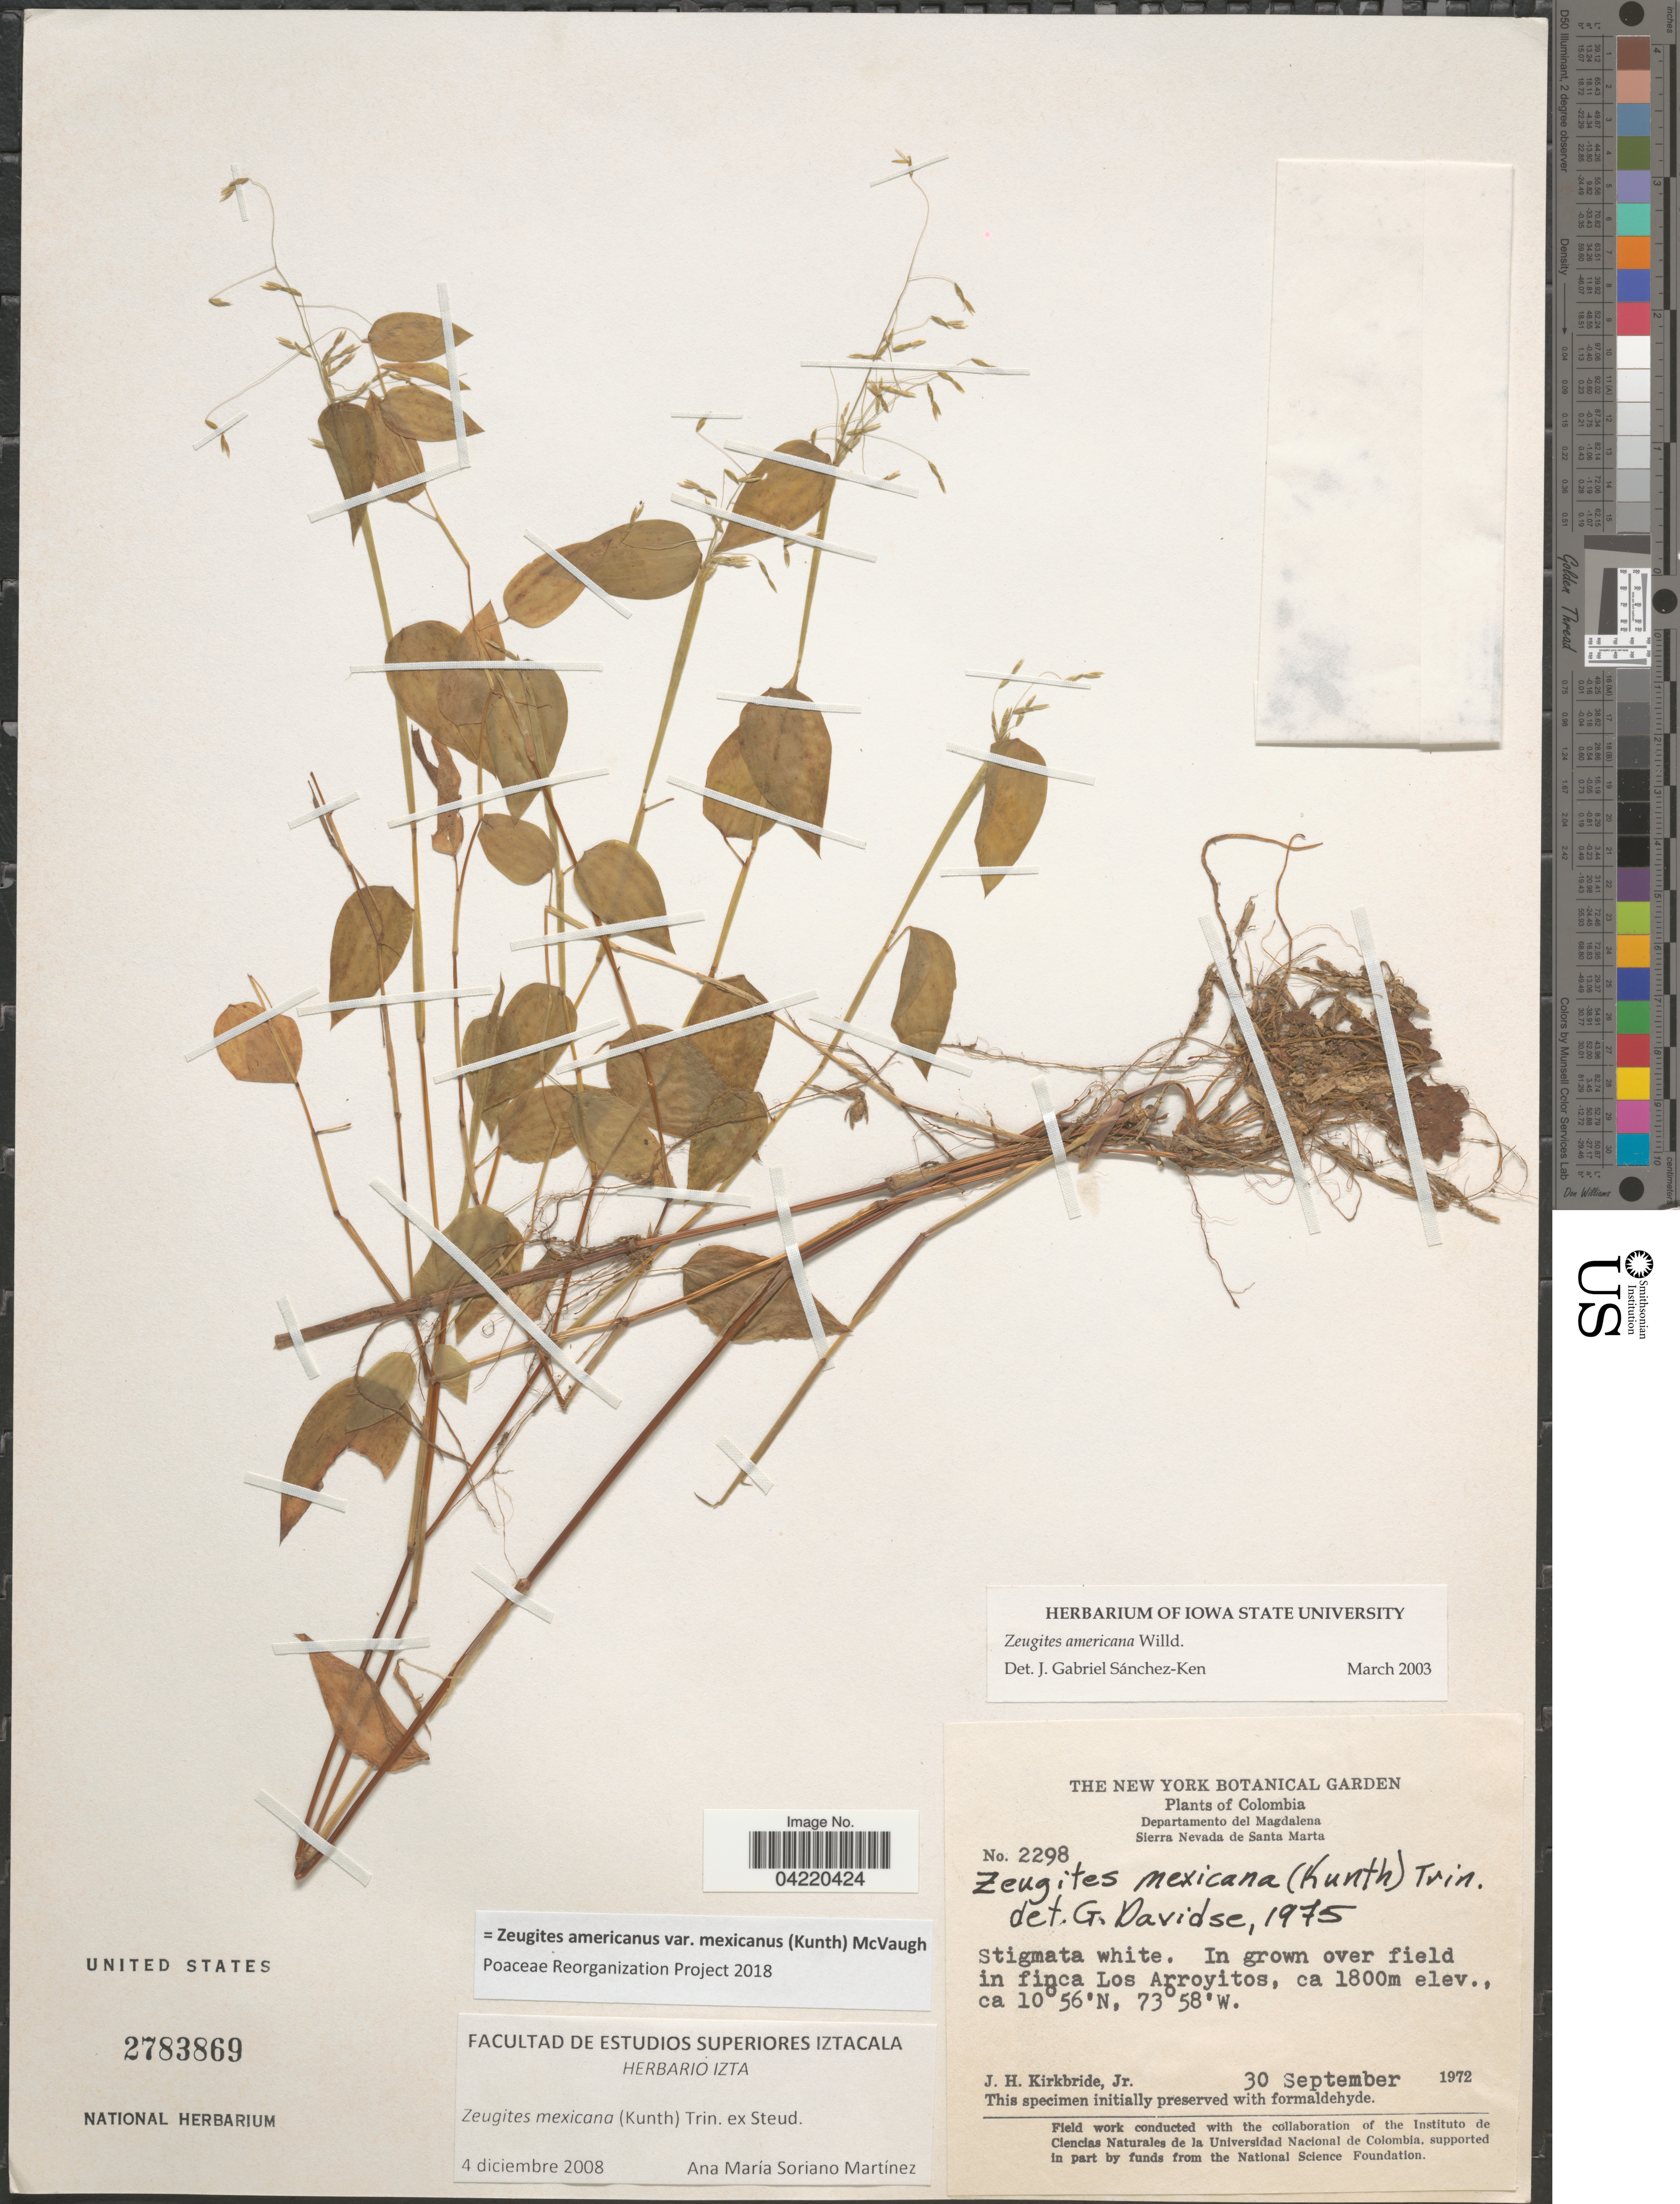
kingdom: Plantae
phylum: Tracheophyta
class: Liliopsida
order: Poales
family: Poaceae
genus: Zeugites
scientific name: Zeugites americanus var. mexicanus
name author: (Kunth) McVaugh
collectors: J. H. Kirkbride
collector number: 2298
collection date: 1972-09-30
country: Colombia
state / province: Magdalena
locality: Departamento del Magdalena. Sierra Nevada de Santa Marta. In grown over field in finca Los Arroyitos.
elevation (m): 1800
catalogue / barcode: US 2783869